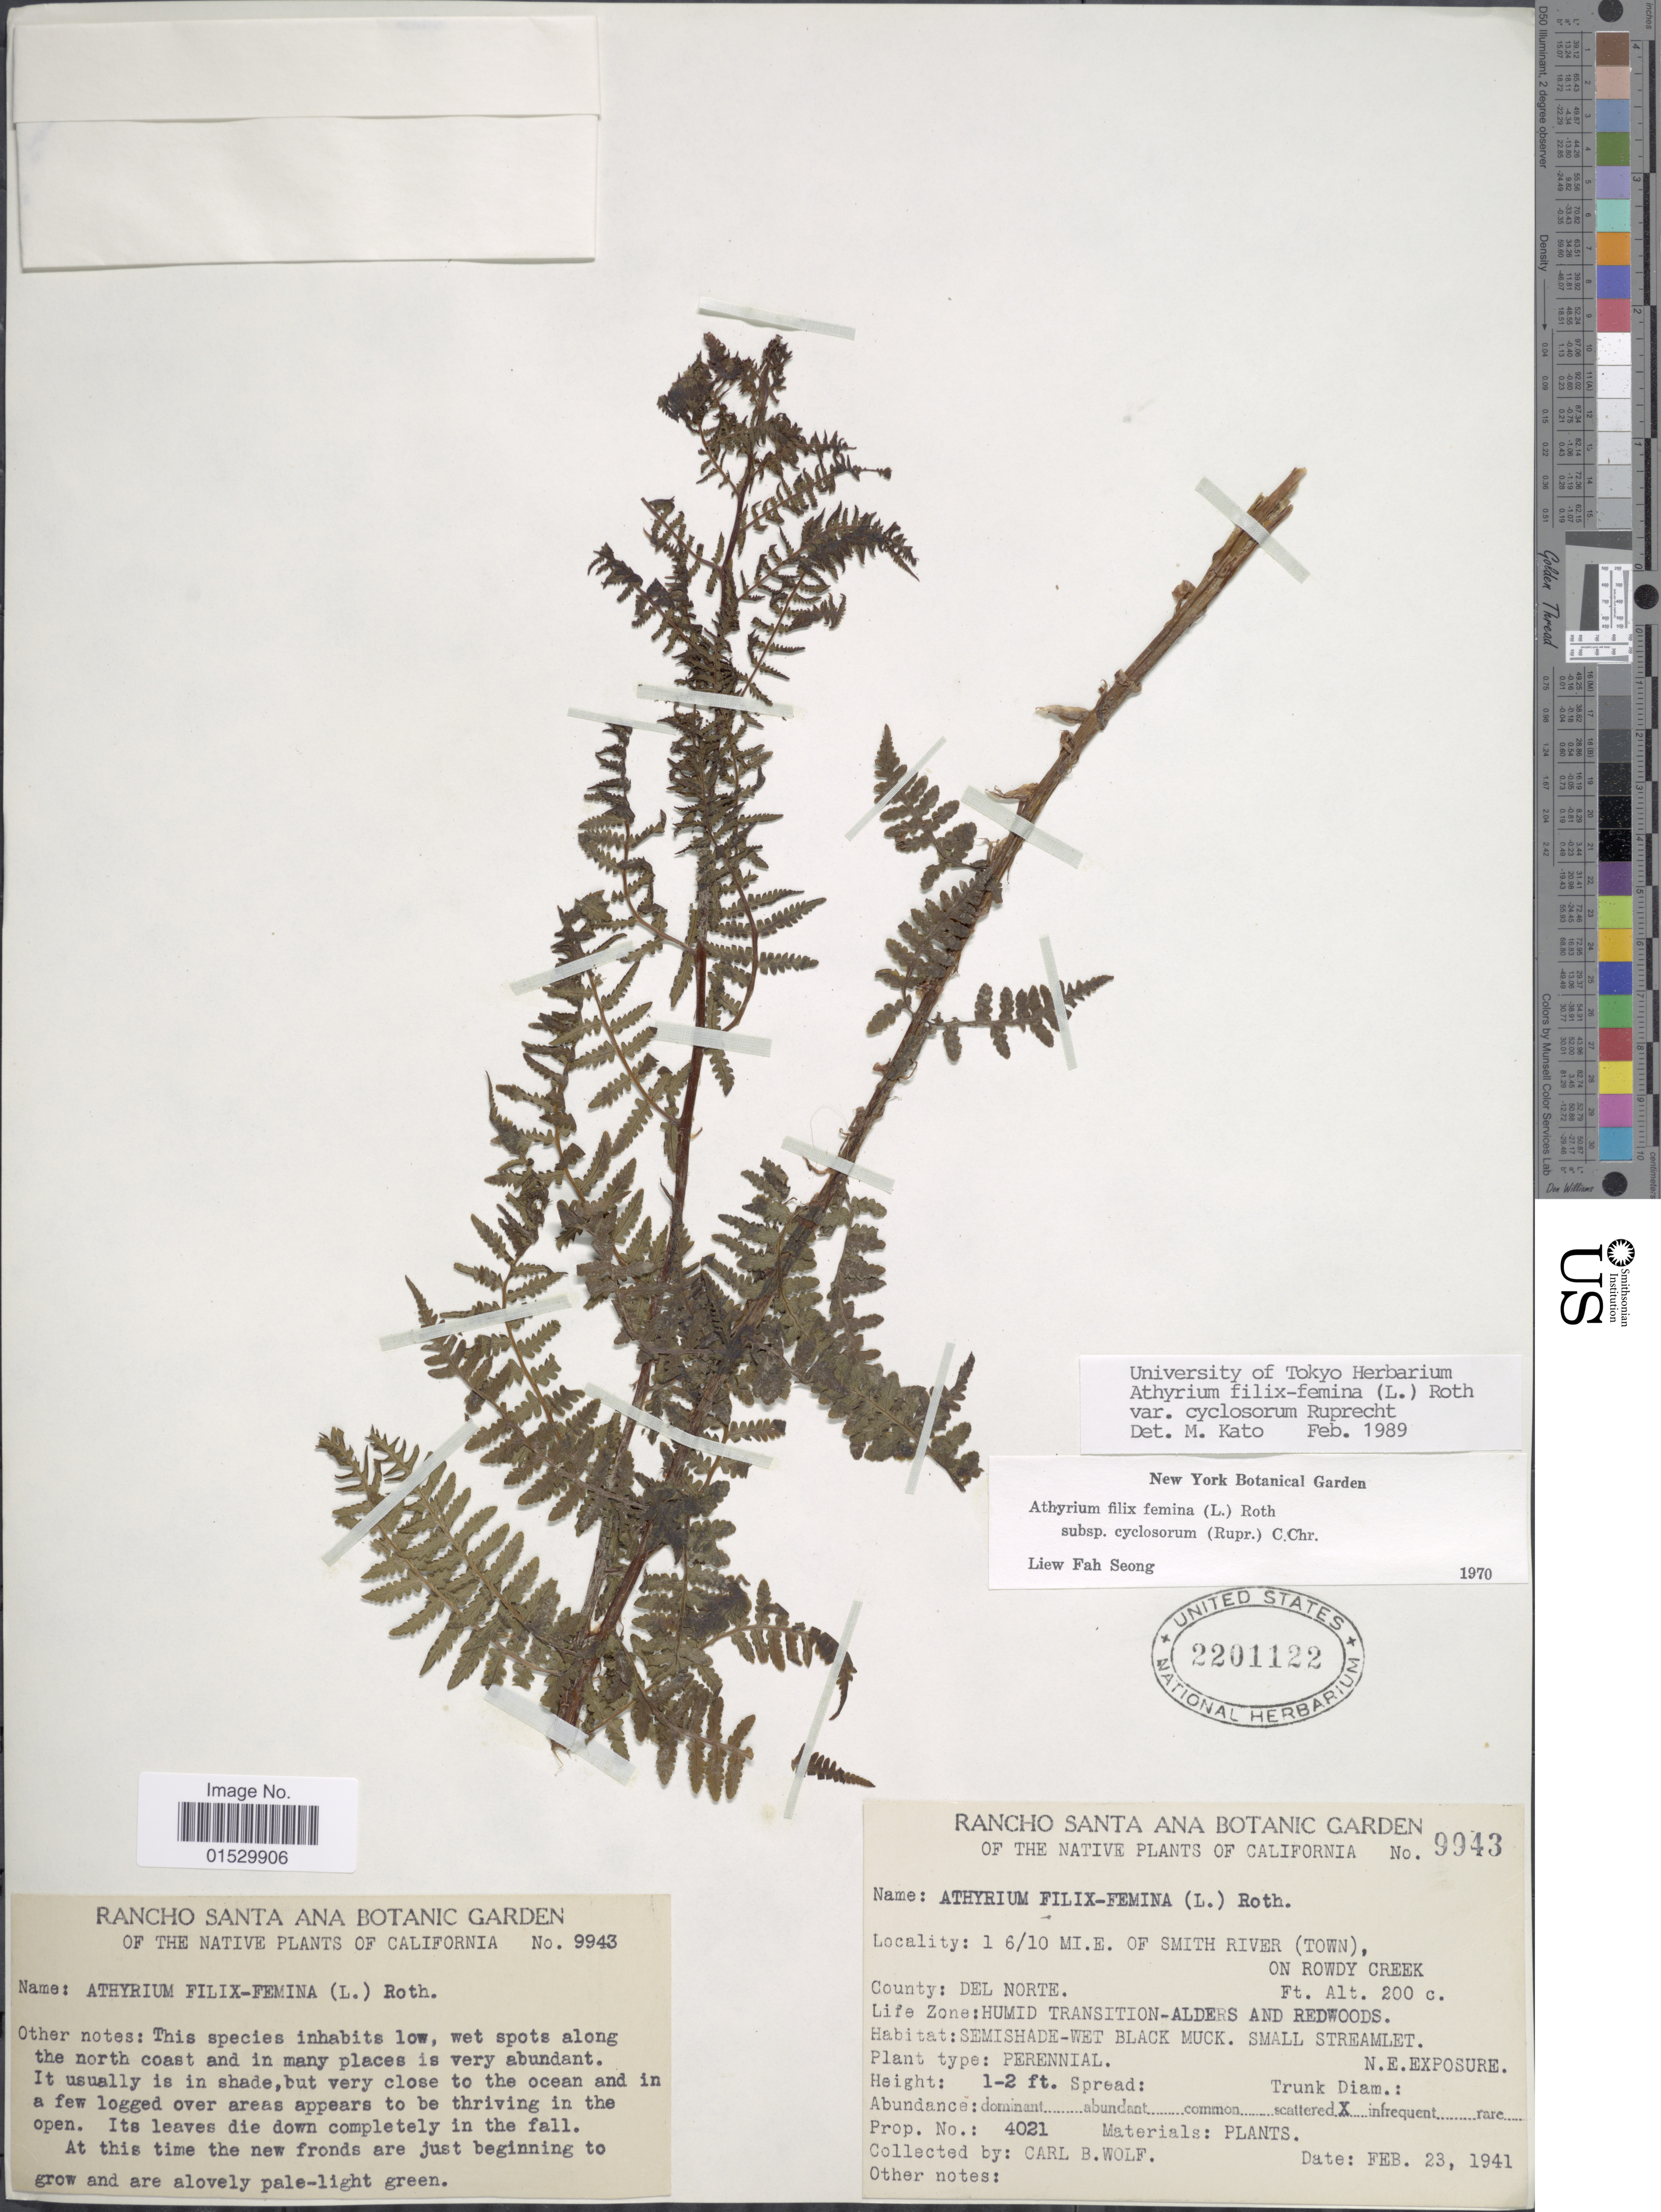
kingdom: Plantae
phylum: Tracheophyta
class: Polypodiopsida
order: Polypodiales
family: Athyriaceae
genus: Athyrium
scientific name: Athyrium filix-femina subsp. cyclosorum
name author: (Rupr.) C. Chr.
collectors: C. B. Wolf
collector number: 9943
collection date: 1941-02-23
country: United States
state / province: California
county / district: Del Norte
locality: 1 6/10 Mi.E. of Smith River (Town) on Rowdy creek, Del Norte County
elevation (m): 61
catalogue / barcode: US 2201122